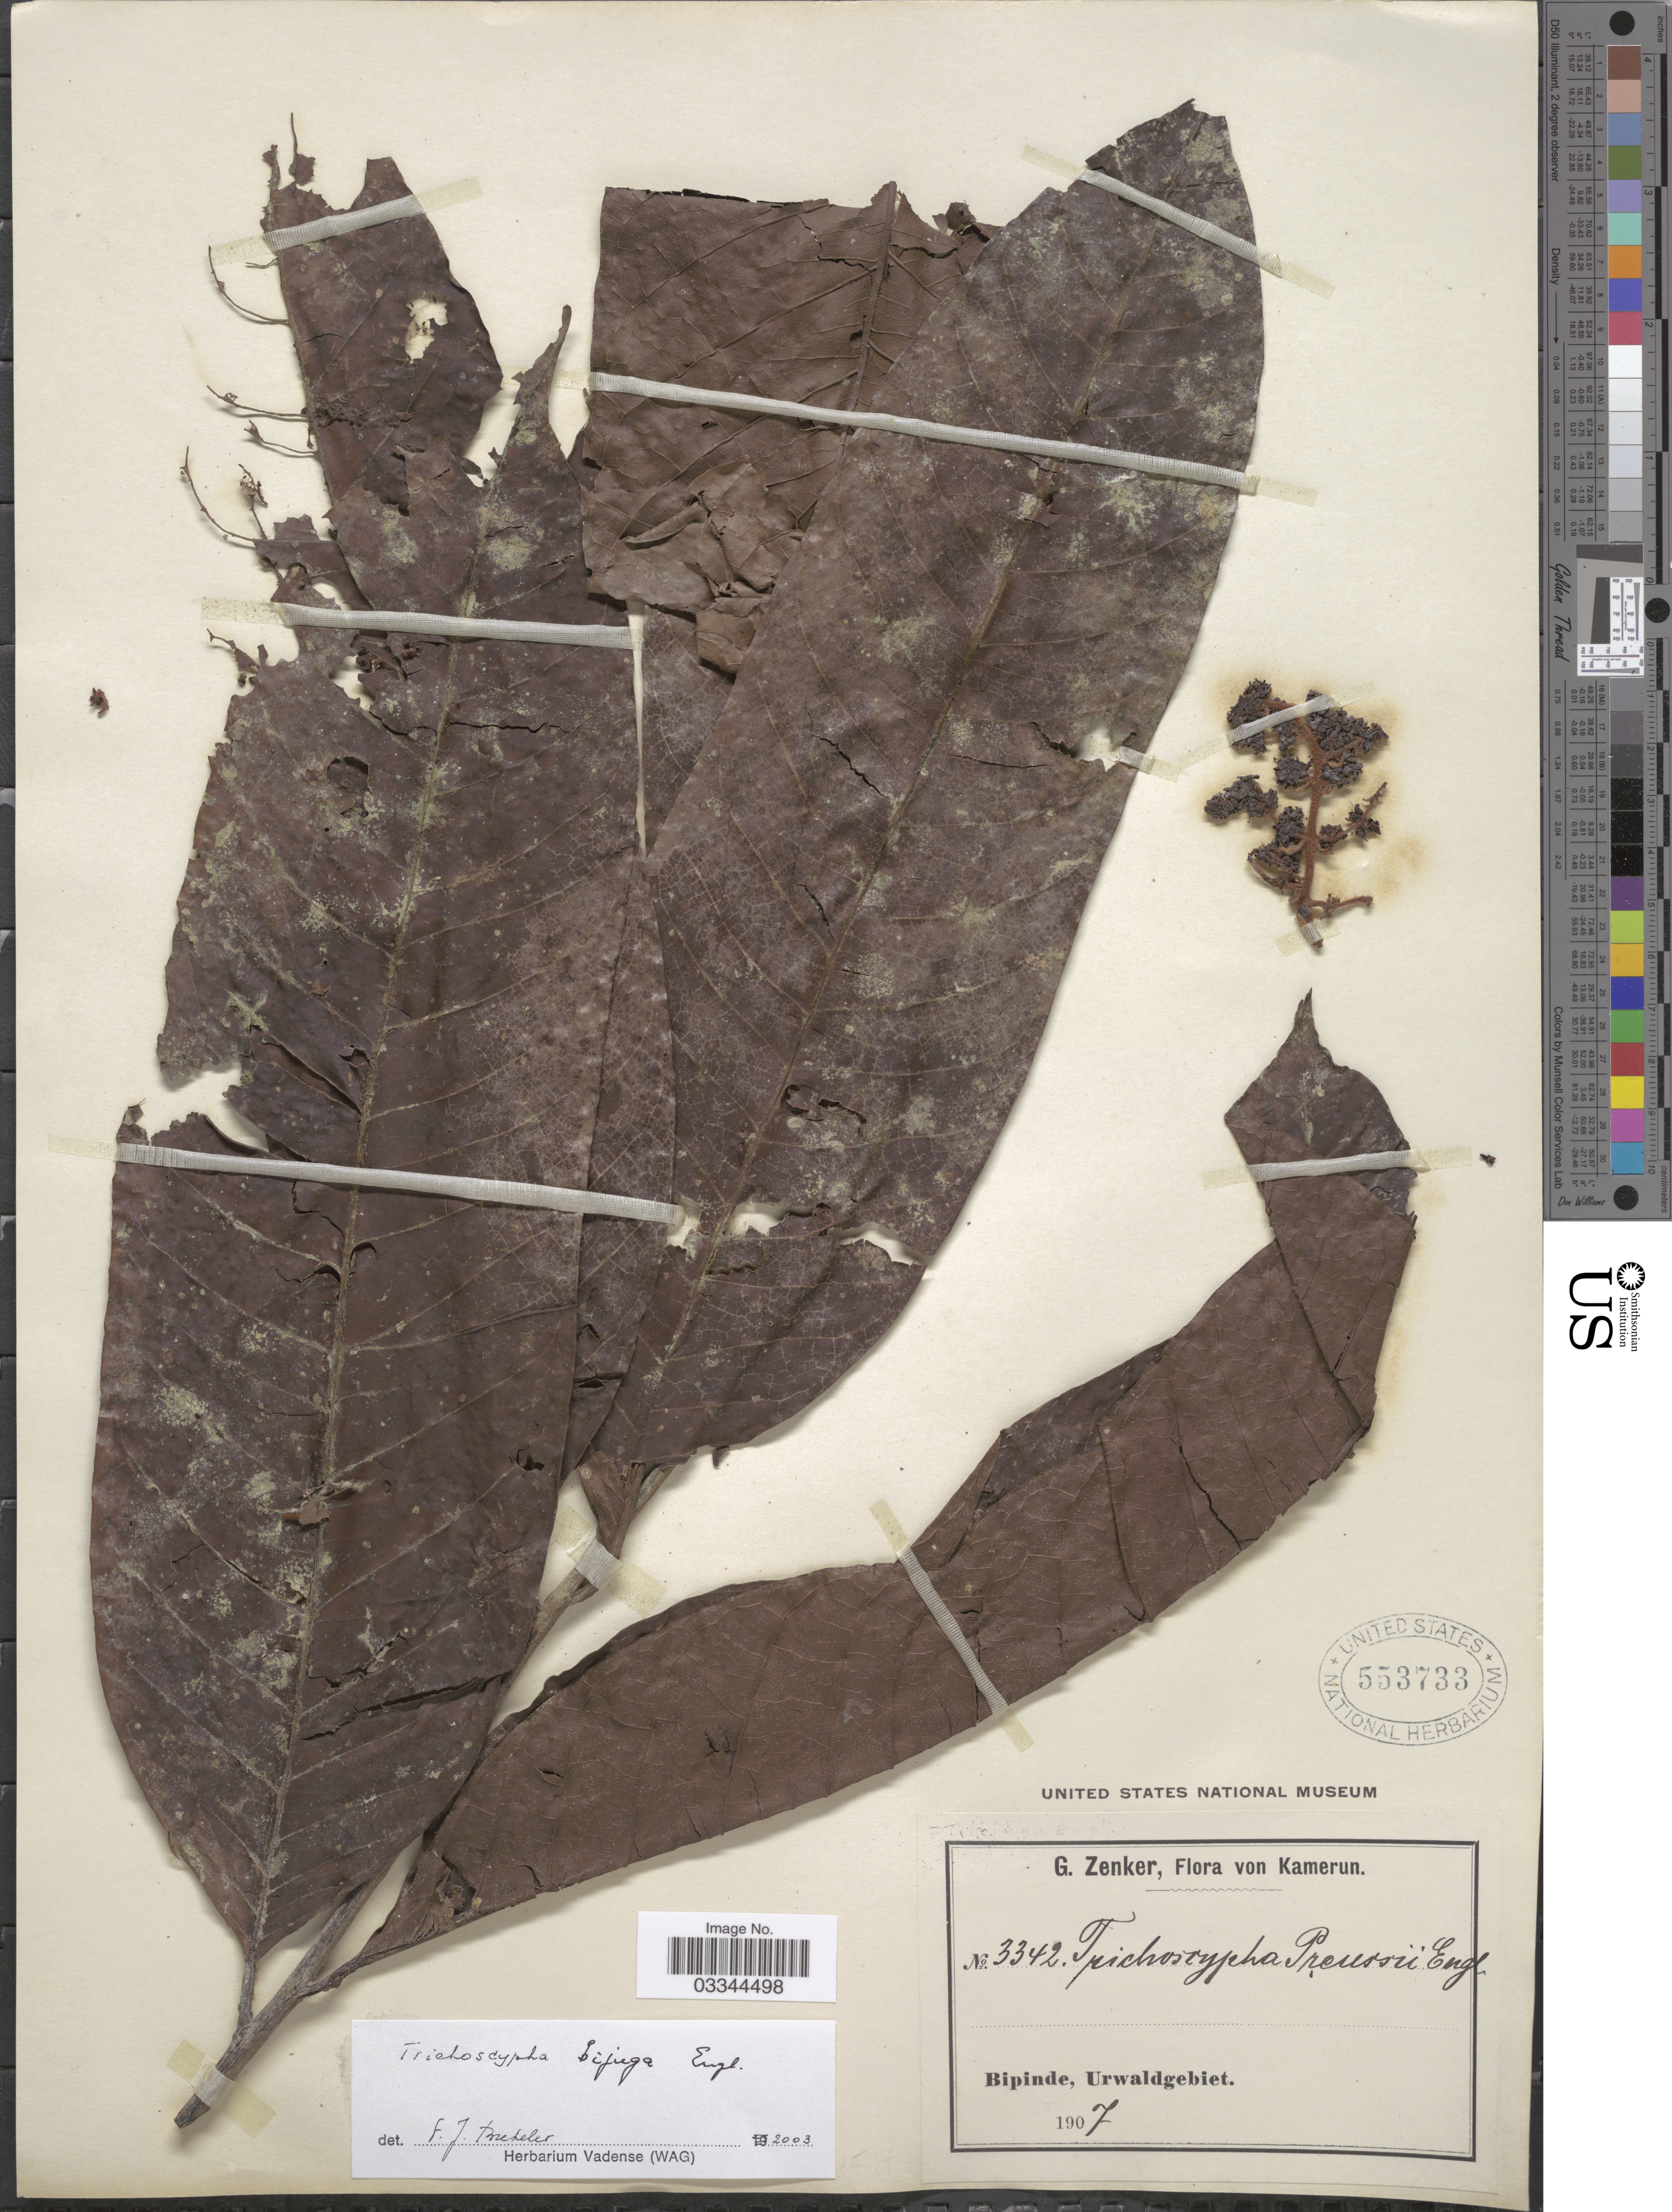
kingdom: Plantae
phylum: Tracheophyta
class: Magnoliopsida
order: Sapindales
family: Anacardiaceae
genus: Trichoscypha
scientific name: Trichoscypha bijuga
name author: Engl.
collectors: G. A. Zenker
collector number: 3342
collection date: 1907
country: Cameroon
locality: Kamerun. Bipinde, Urwaldgebiet.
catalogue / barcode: US 553733